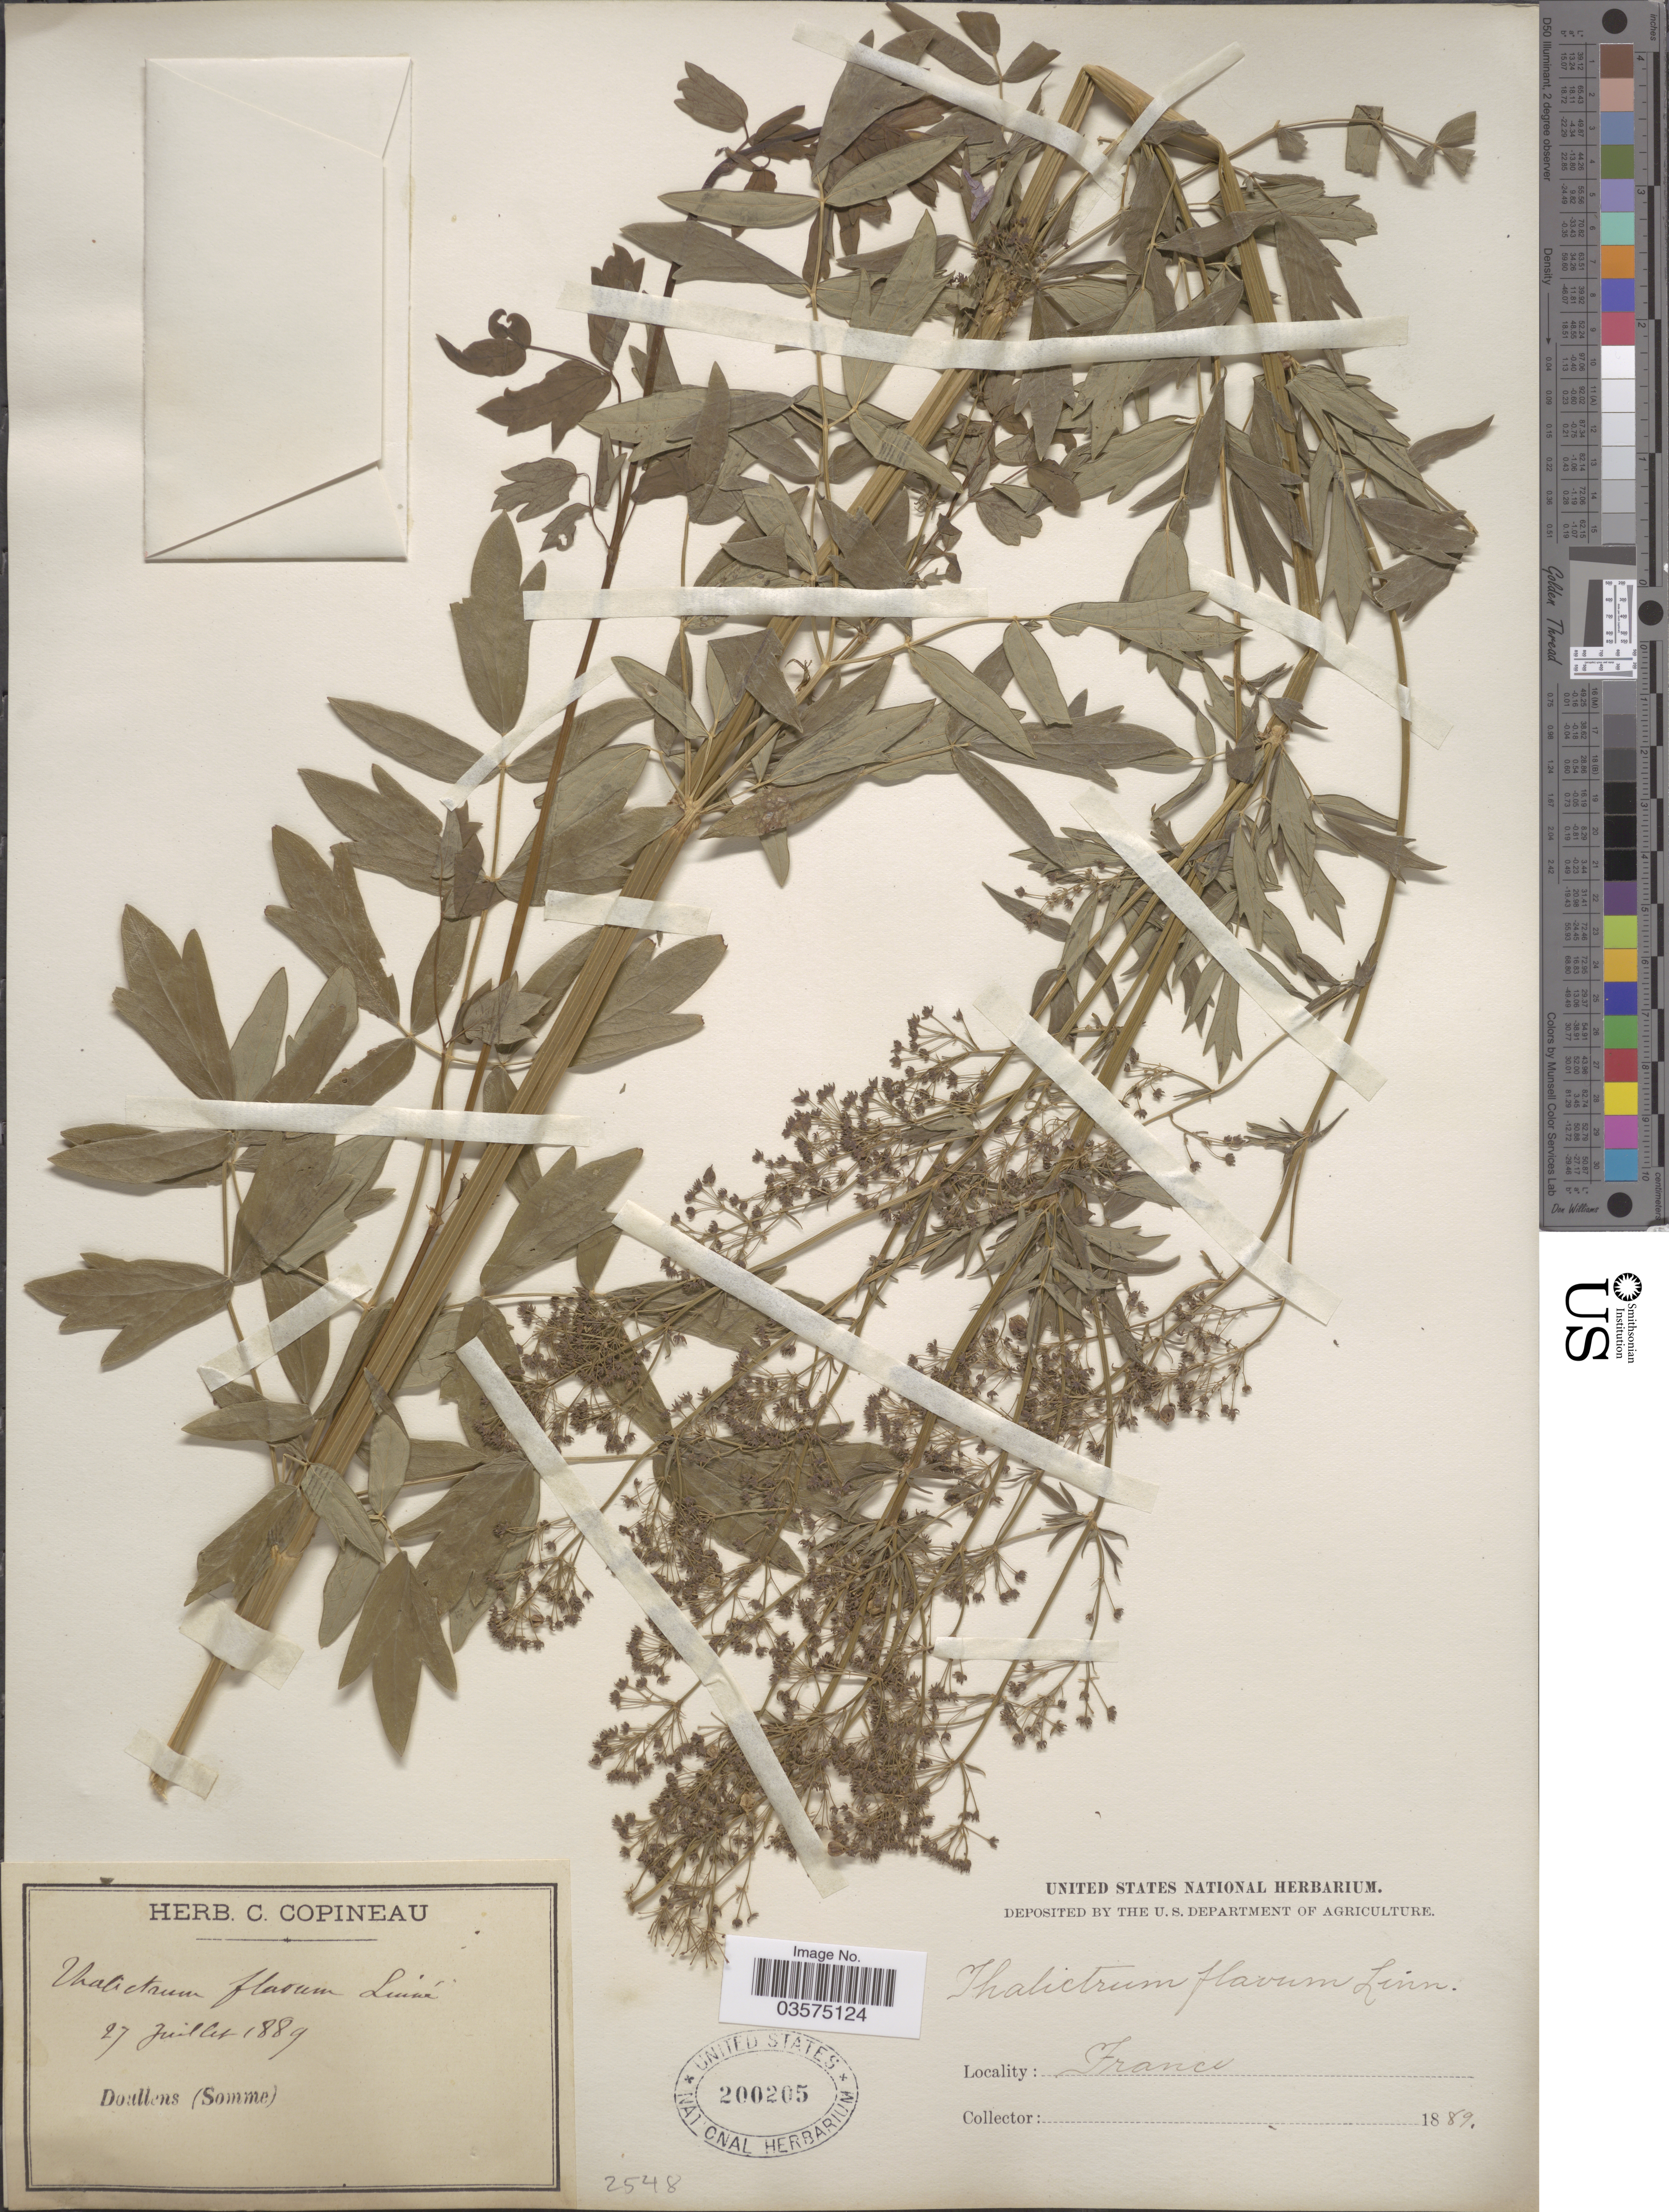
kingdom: Plantae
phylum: Tracheophyta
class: Magnoliopsida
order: Ranunculales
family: Ranunculaceae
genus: Thalictrum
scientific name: Thalictrum flavum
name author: L.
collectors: ex herb. C. Copineau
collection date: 1889-07-27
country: France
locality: Doullens (Somme).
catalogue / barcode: US 200205